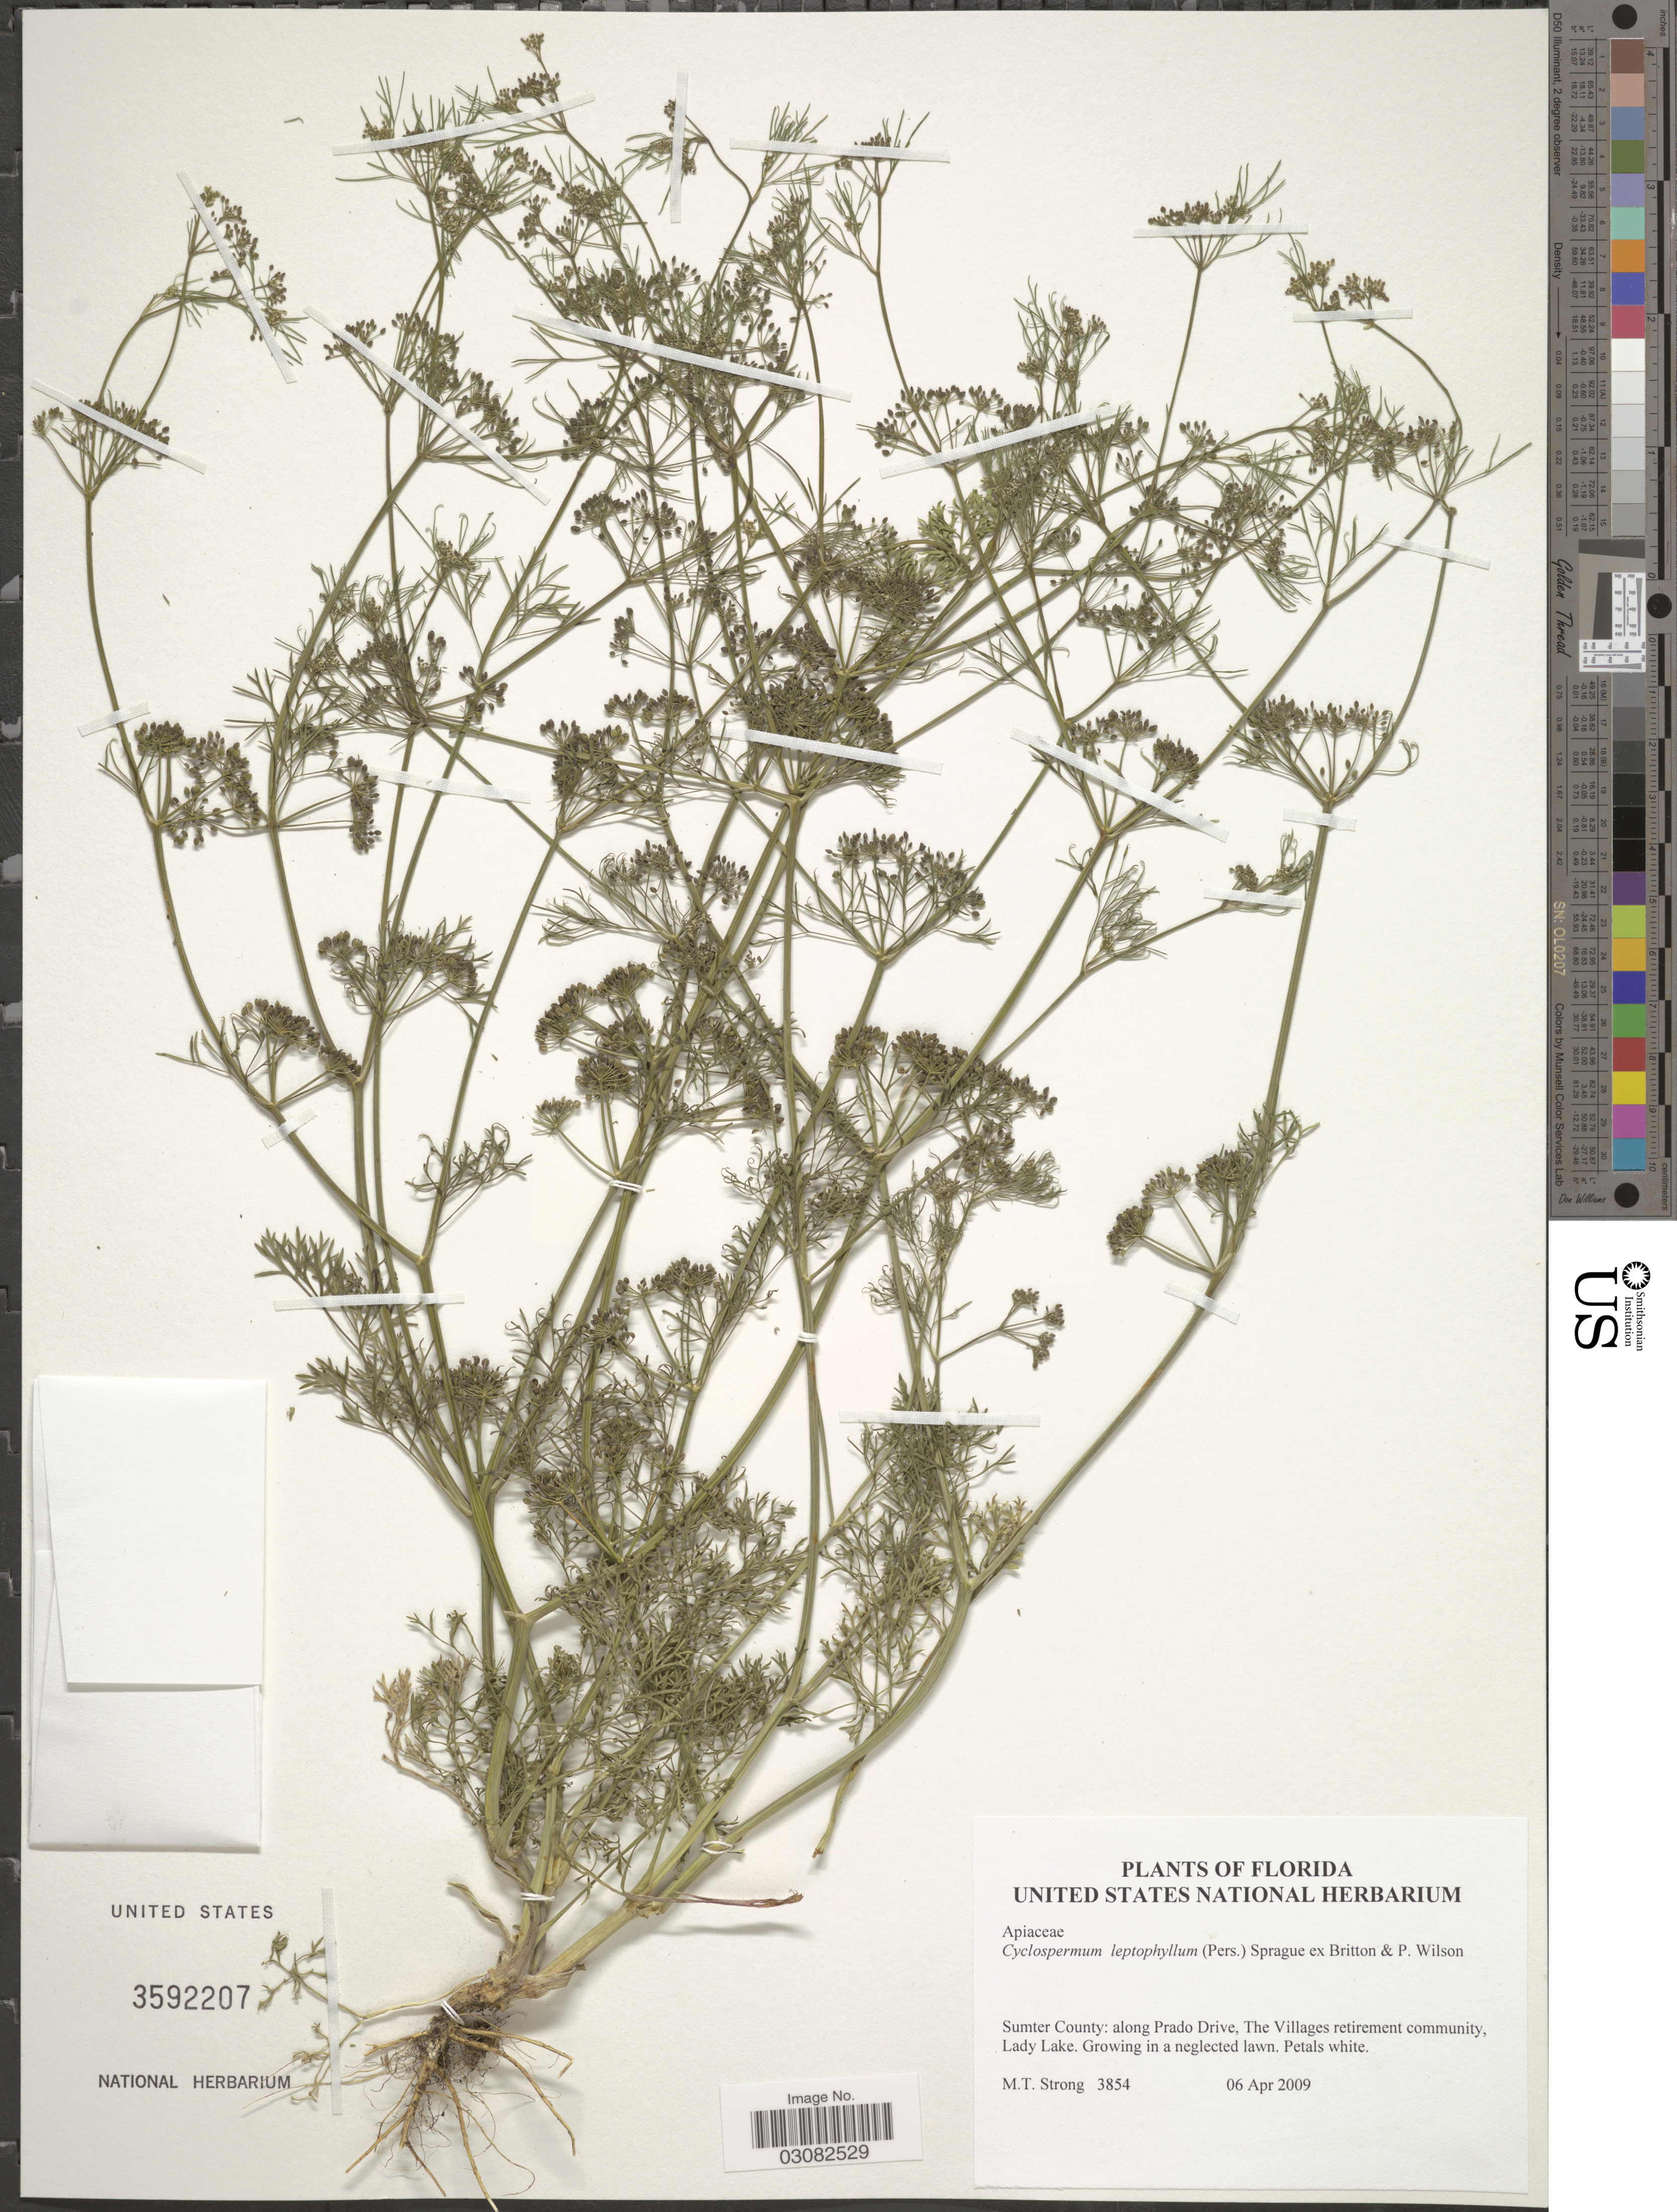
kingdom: Plantae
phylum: Tracheophyta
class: Magnoliopsida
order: Apiales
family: Apiaceae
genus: Apium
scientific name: Apium leptophyllum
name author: (Pers.) F. Muell. ex Benth.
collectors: M. T. Strong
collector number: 3854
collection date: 2009-04-06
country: United States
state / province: Florida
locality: Sumter County: along Prado Drive, The Villages retirement community, Lady Lake.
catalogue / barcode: US 3592207